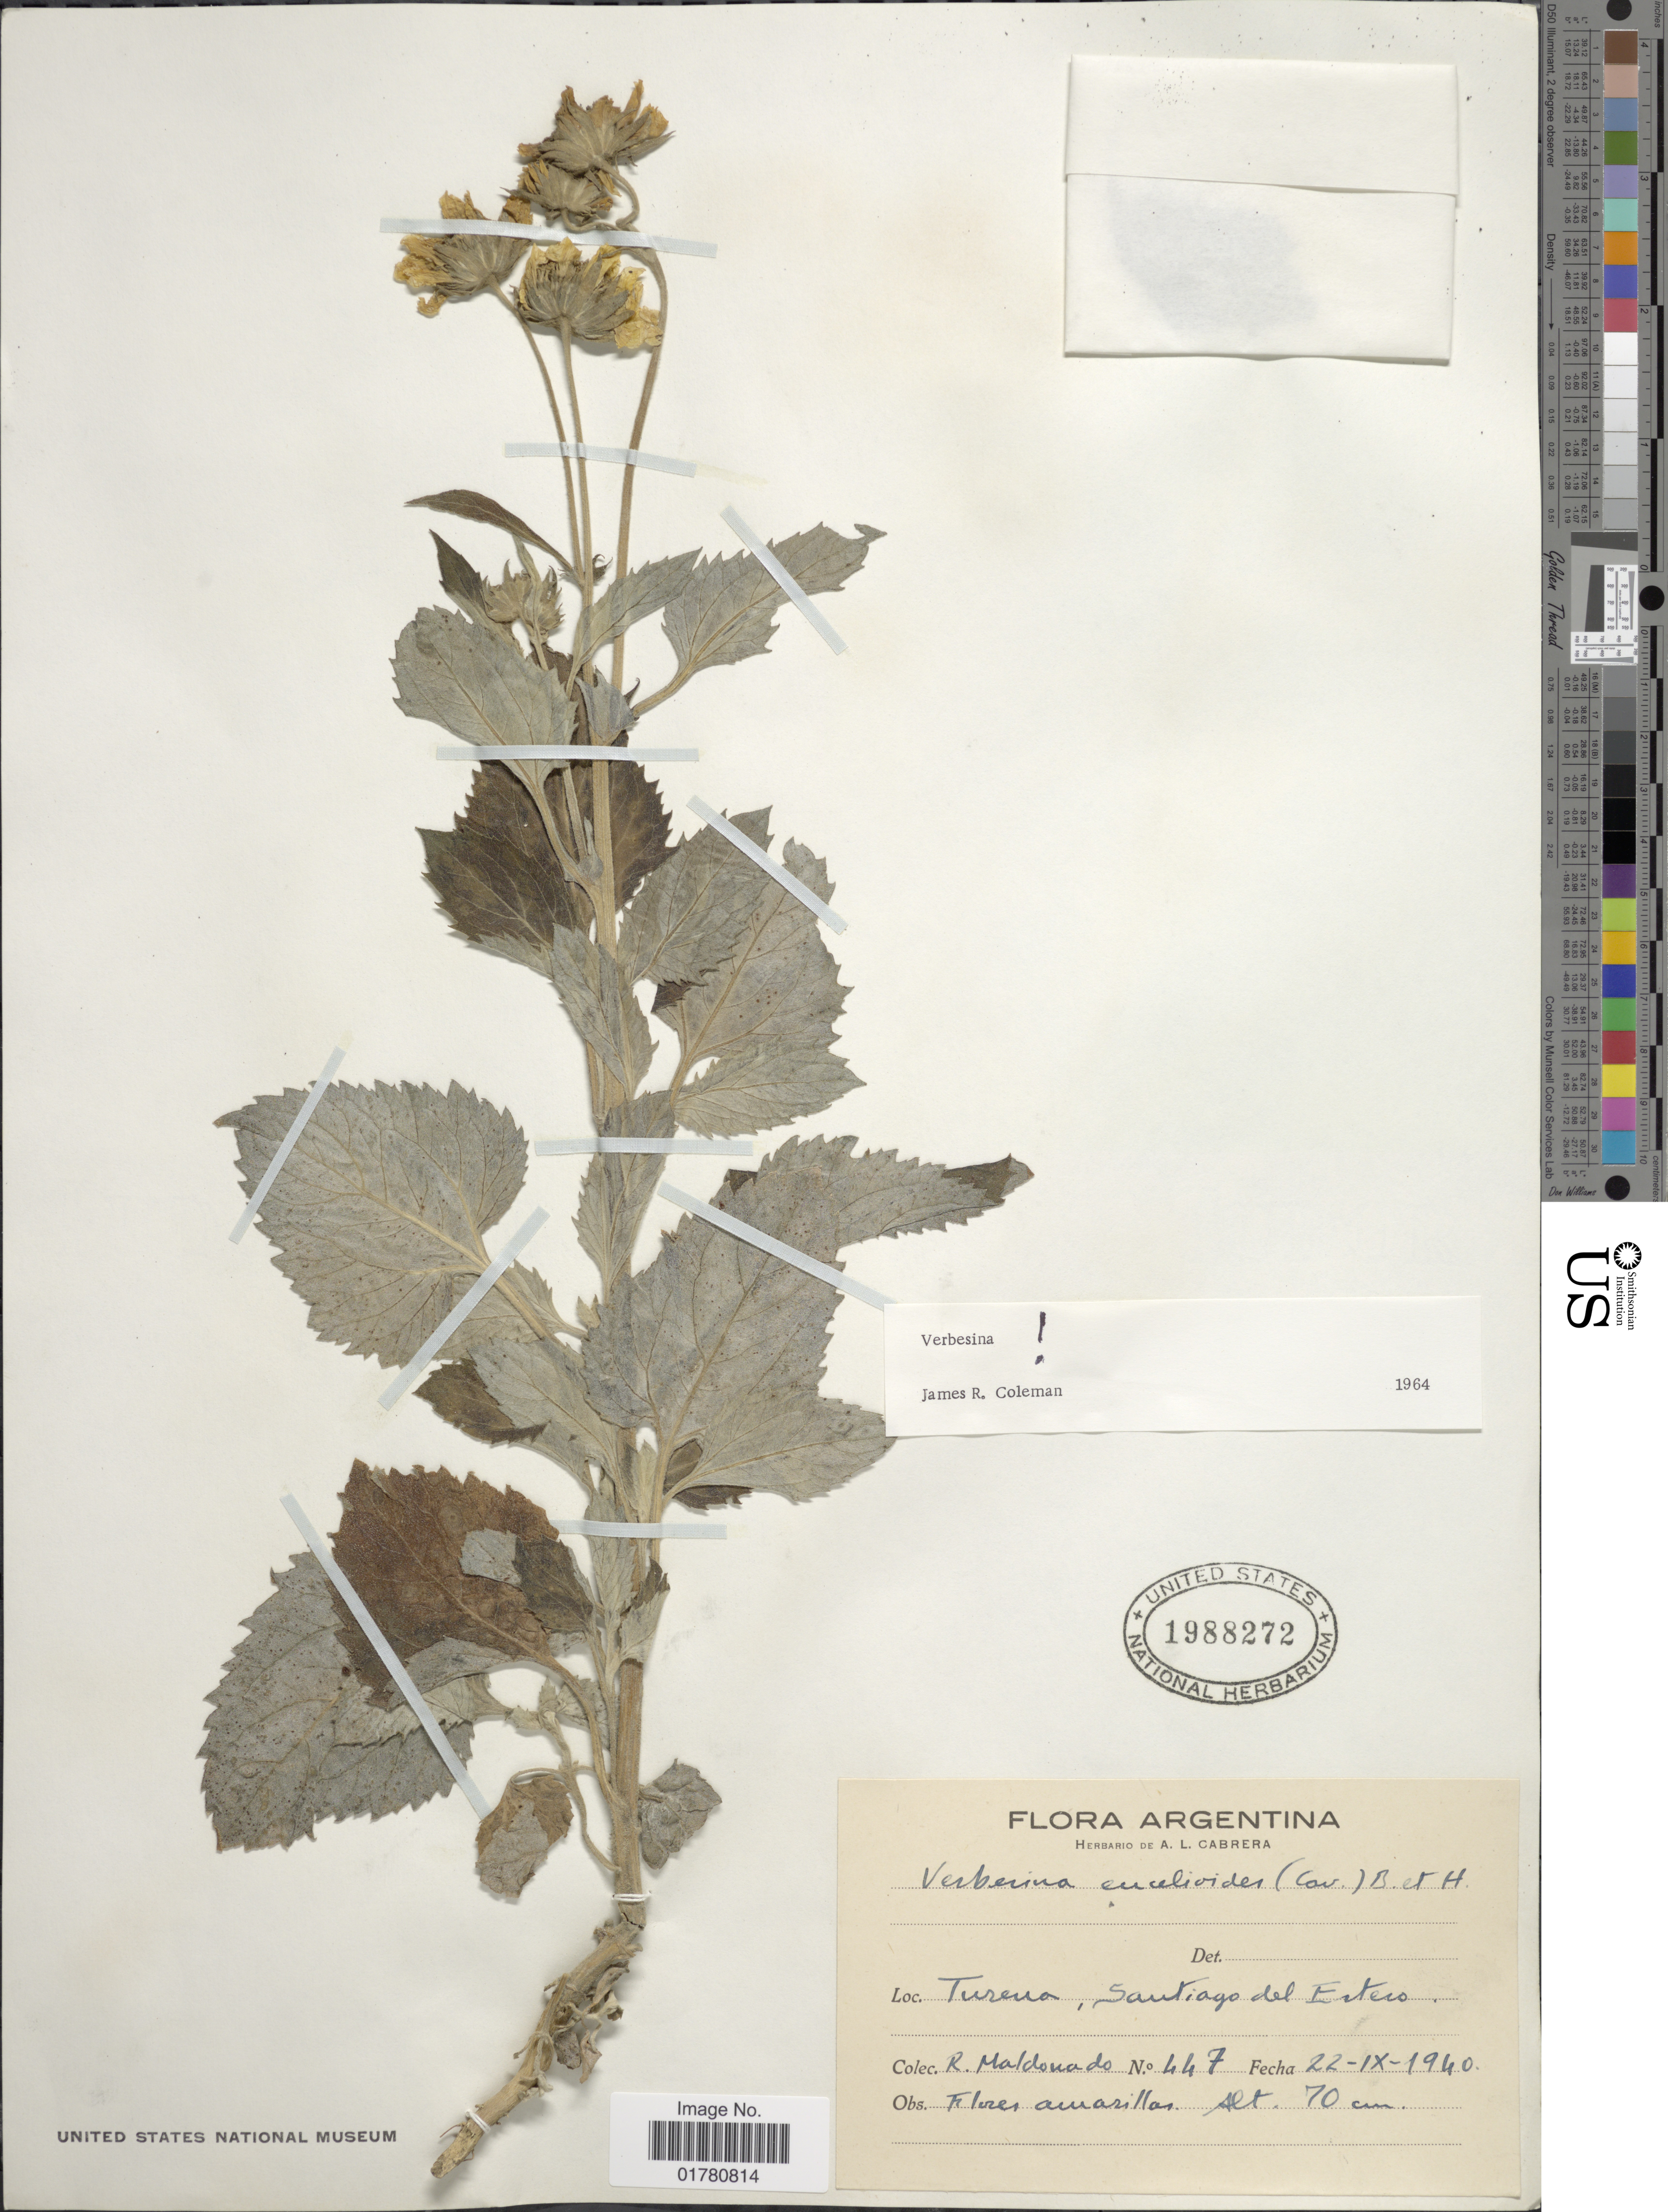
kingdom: Plantae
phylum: Tracheophyta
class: Magnoliopsida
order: Asterales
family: Asteraceae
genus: Verbesina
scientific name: Verbesina encelioides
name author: (Cav.) Benth. & Hook. ex A. Gray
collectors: R. Maldonado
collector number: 447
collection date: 1940-09-22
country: Argentina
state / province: Santiago del Estero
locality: Turena.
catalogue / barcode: US 1988272